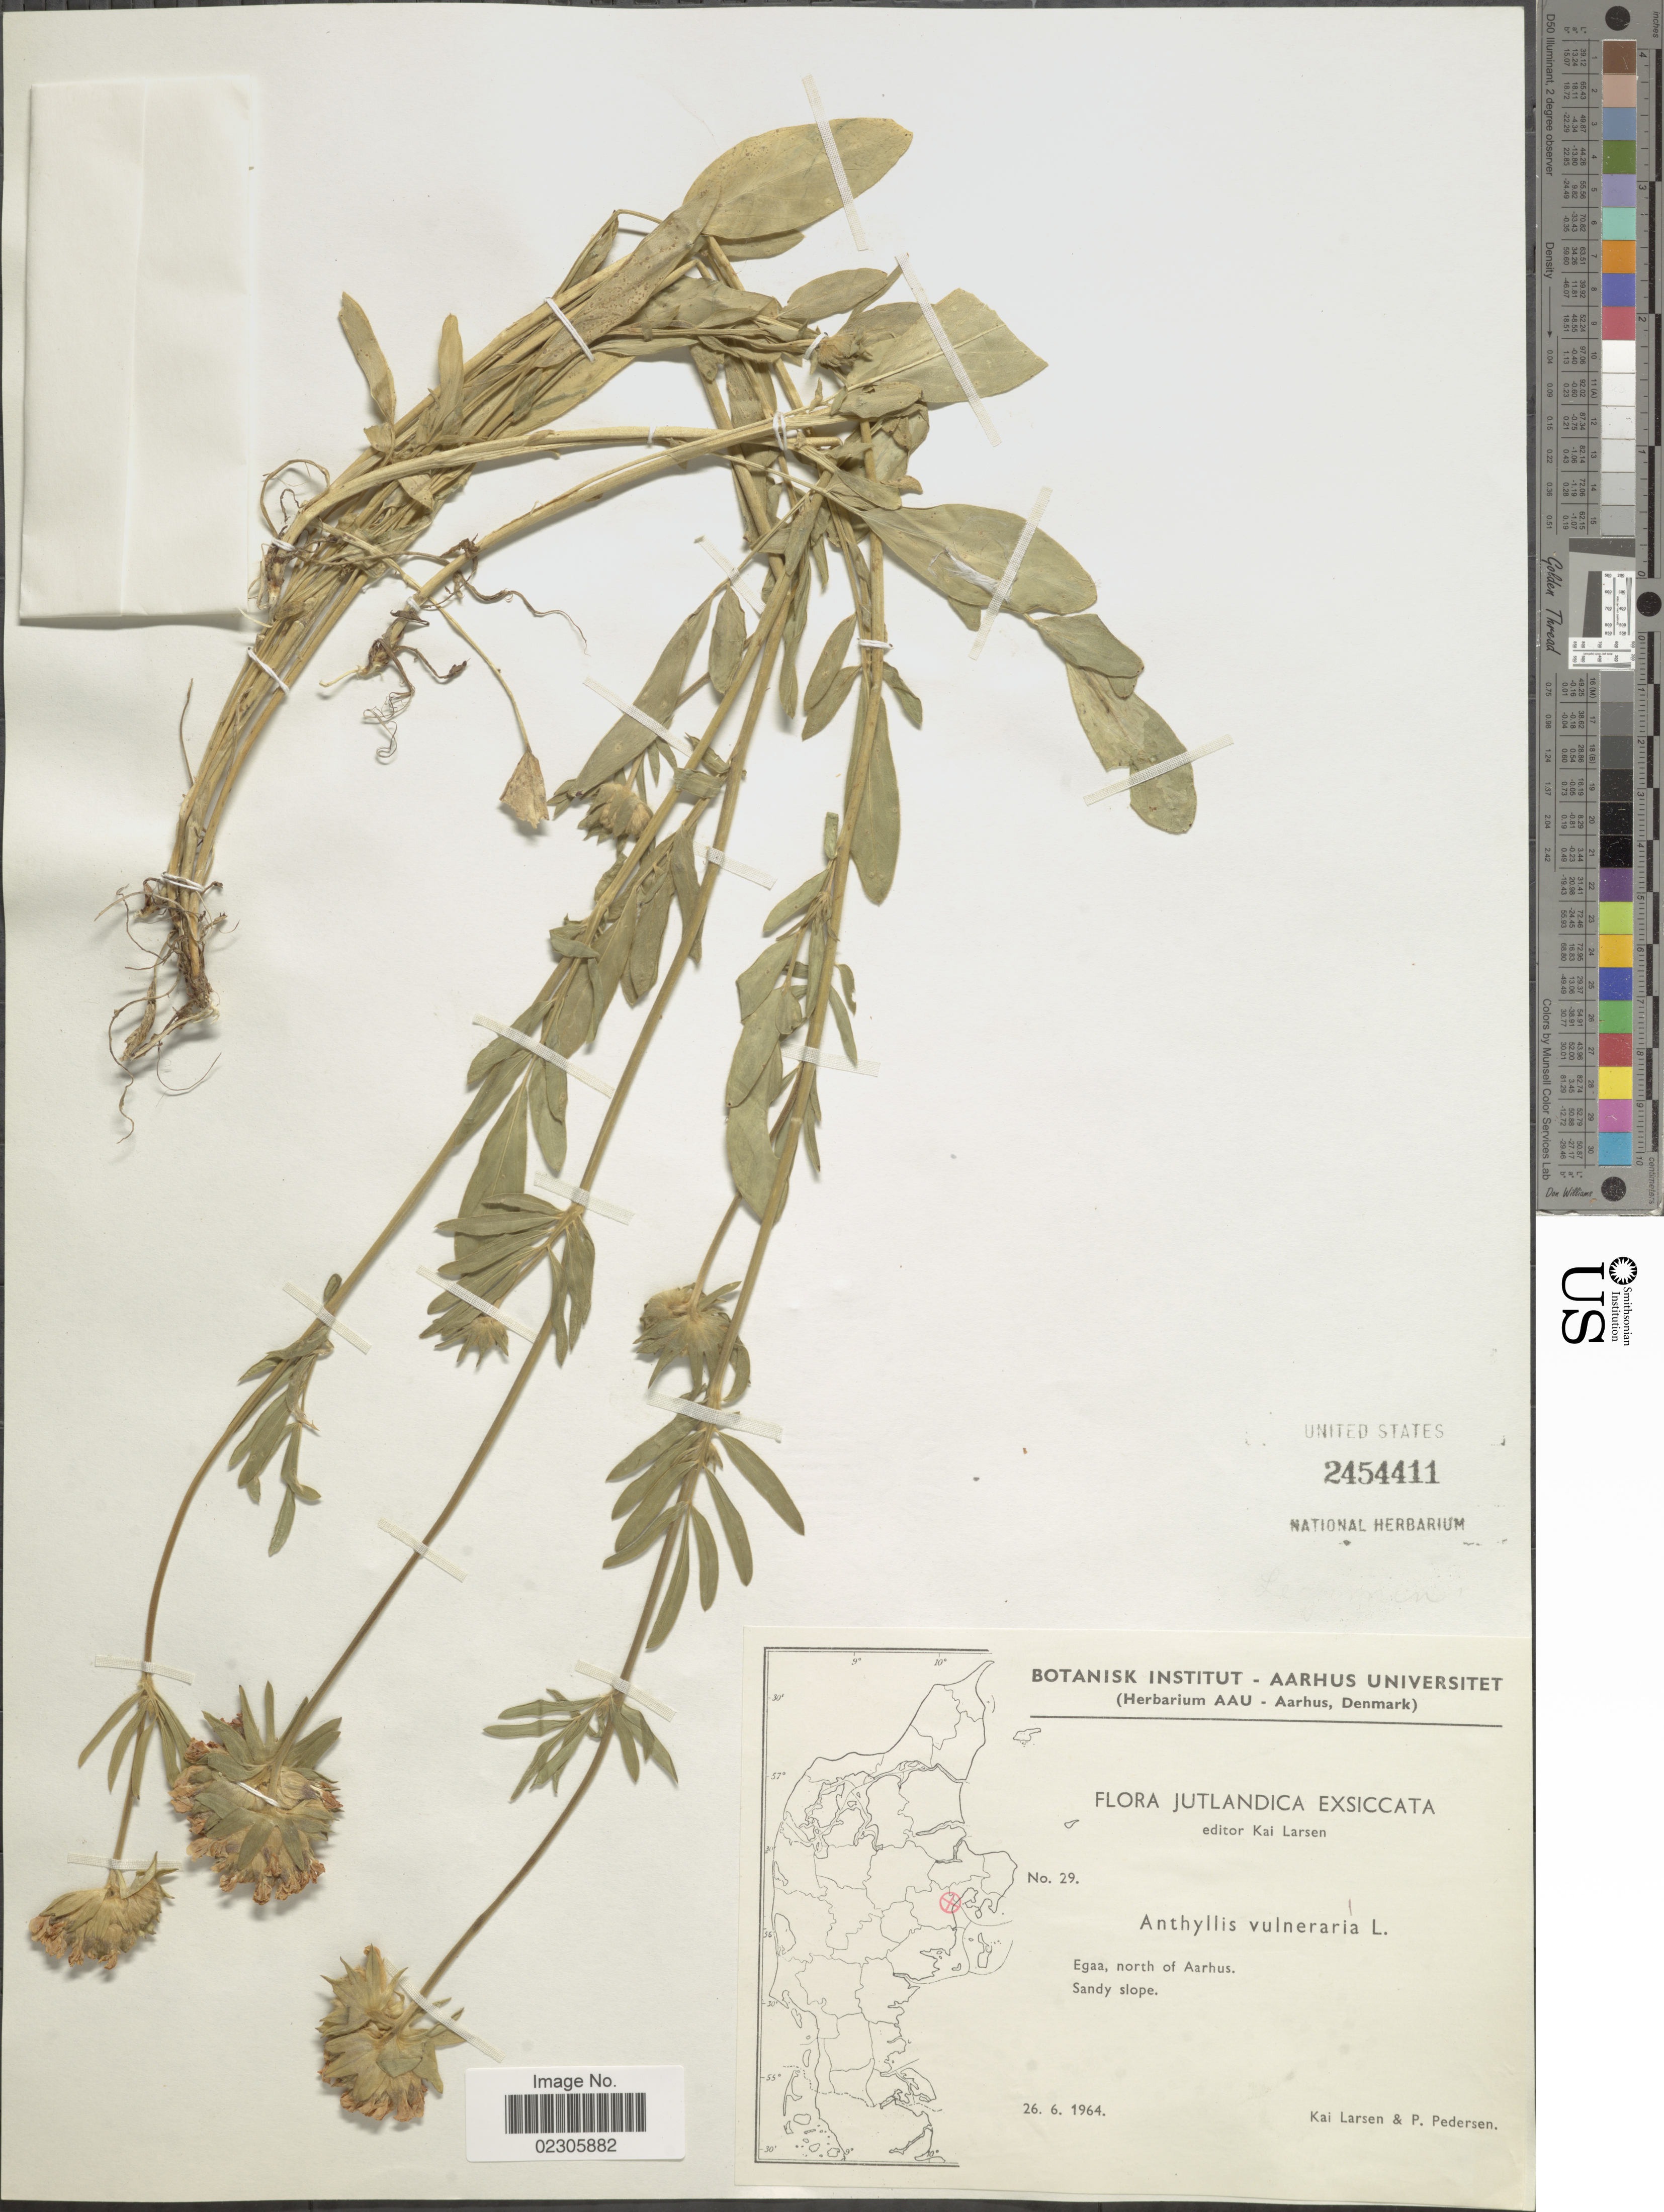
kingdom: Plantae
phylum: Tracheophyta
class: Magnoliopsida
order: Fabales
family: Fabaceae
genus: Anthyllis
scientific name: Anthyllis vulneraria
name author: L.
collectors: K. Larsen & P. Pedersen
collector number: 29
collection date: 1964-06-26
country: Denmark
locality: Jutlandica, Egaa, north of Aarhus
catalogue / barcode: US 2454411